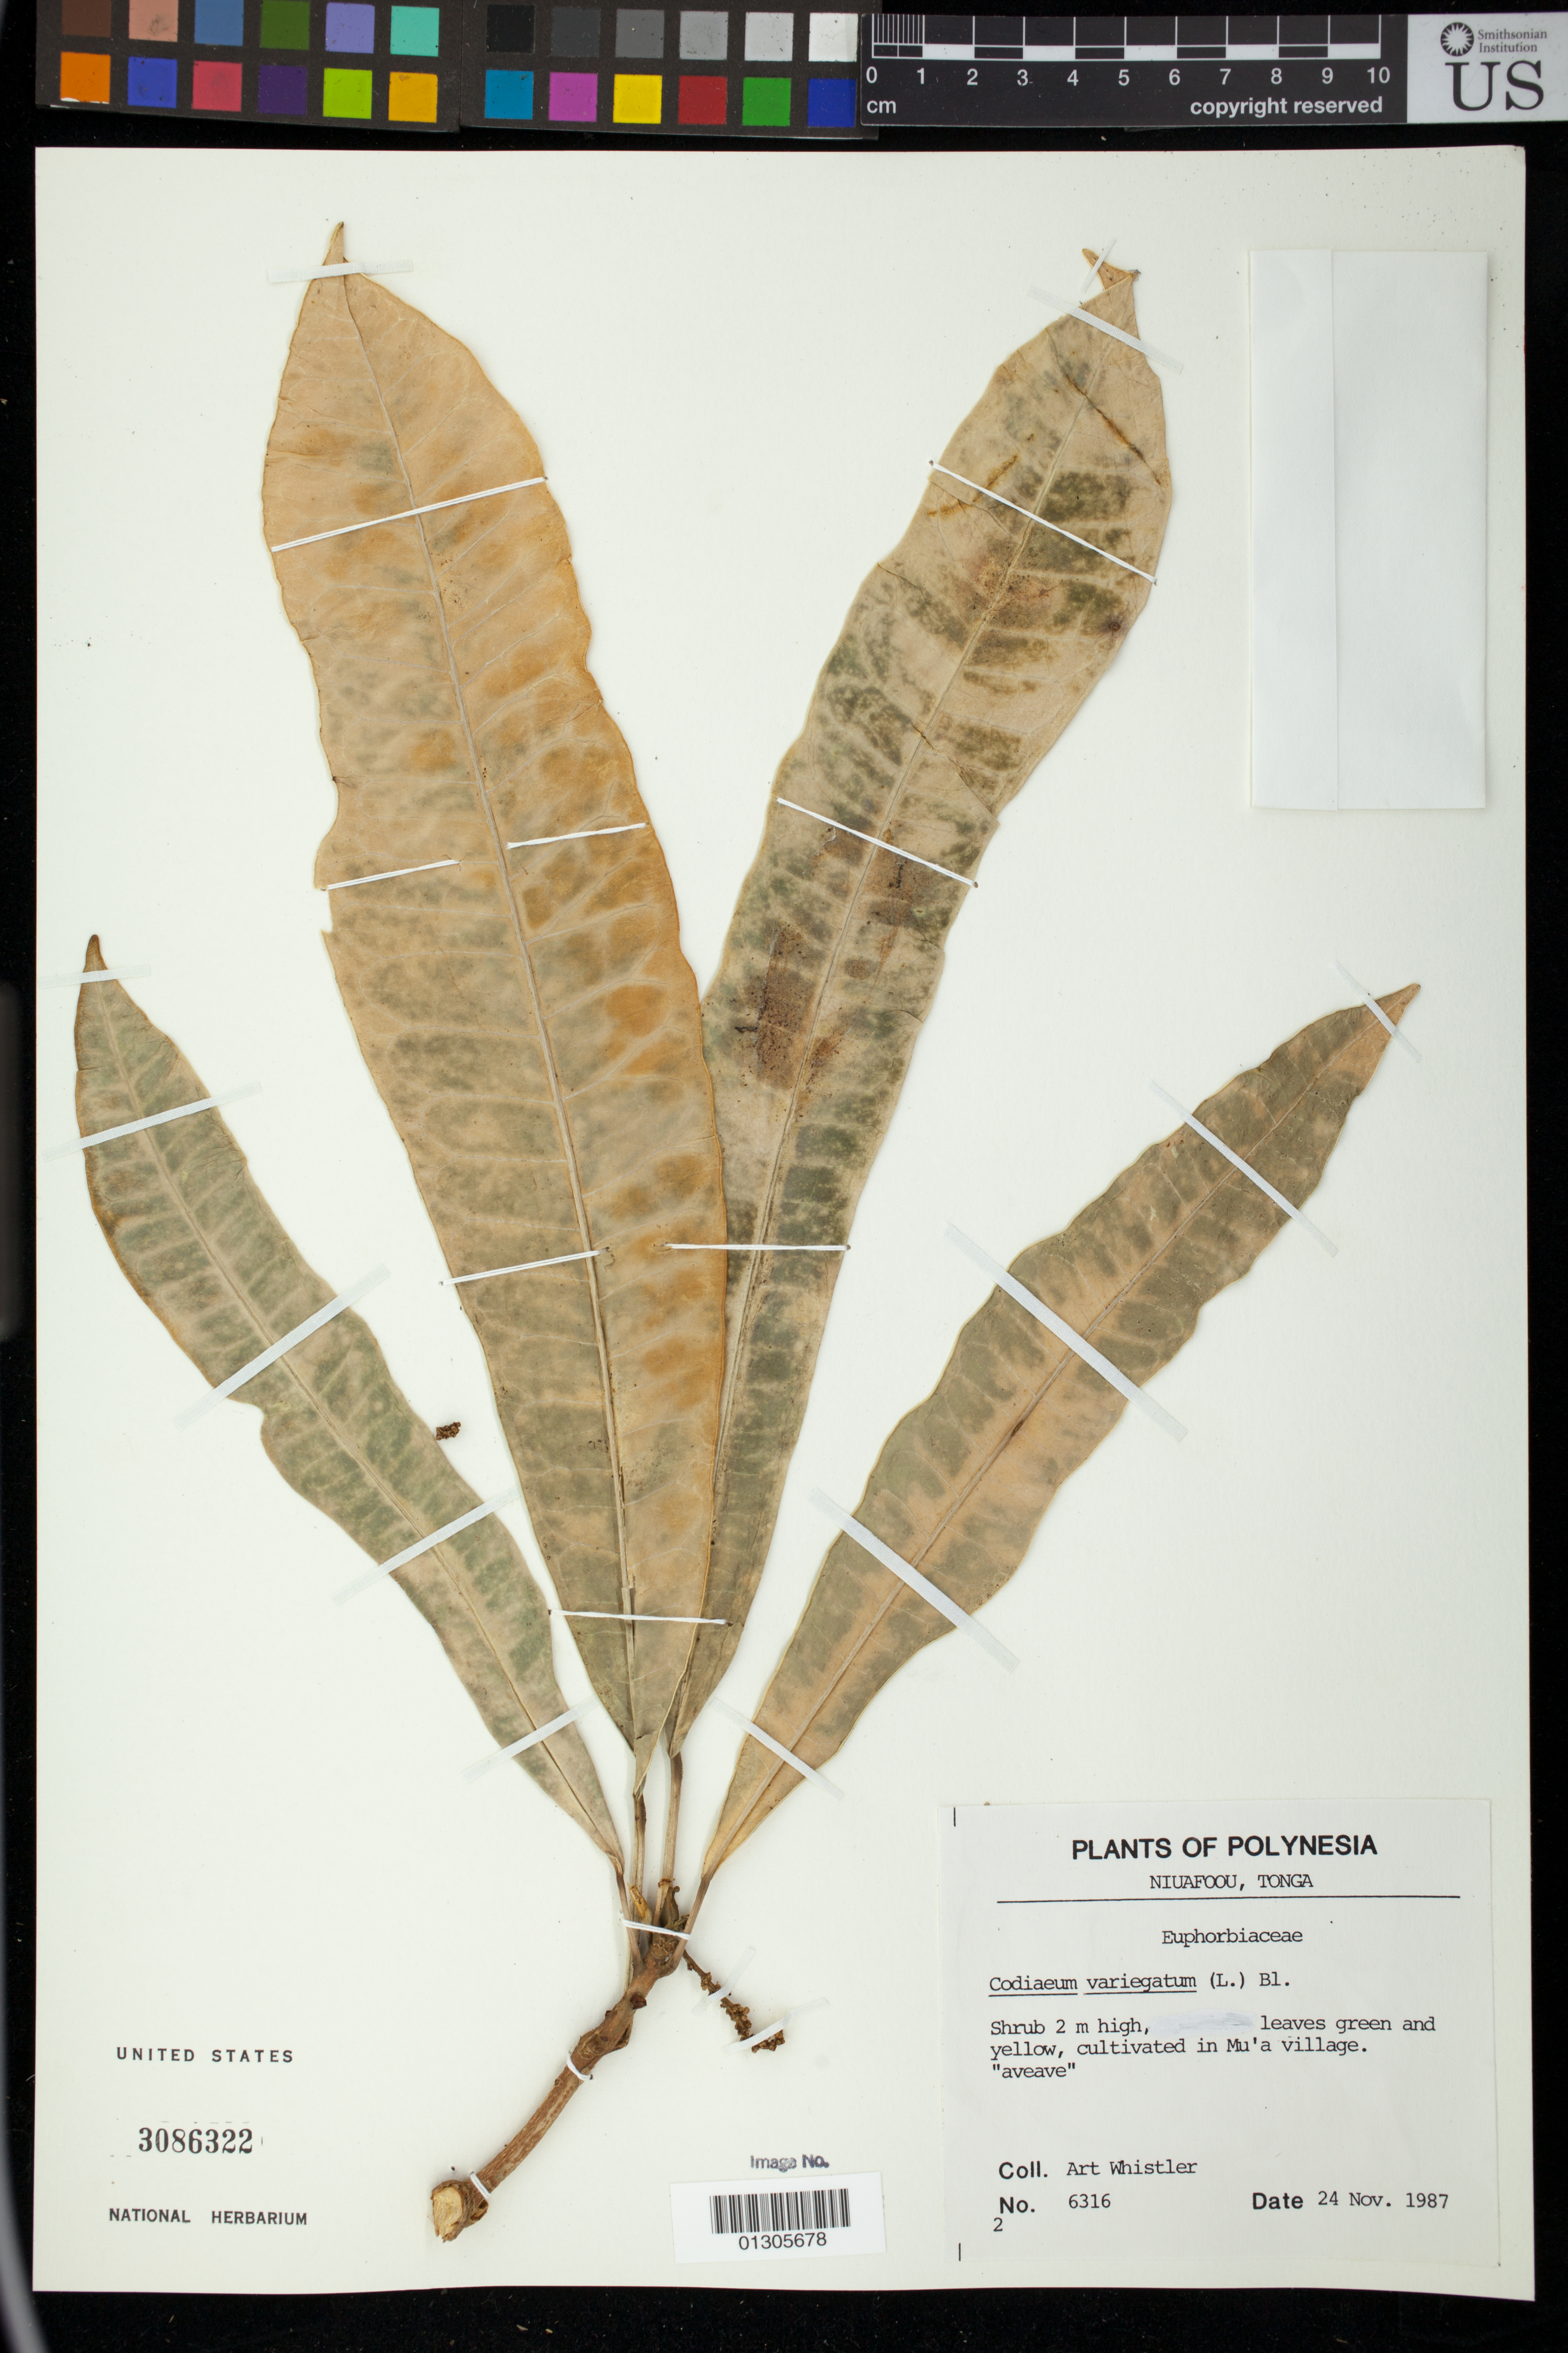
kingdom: Plantae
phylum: Tracheophyta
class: Magnoliopsida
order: Malpighiales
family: Euphorbiaceae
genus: Codiaeum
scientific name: Codiaeum variegatum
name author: (L.) Rumph. ex A. Juss.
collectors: A. Whistler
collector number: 6316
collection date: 1987-11-24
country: Tonga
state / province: Niuas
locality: Niuafoou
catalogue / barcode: US 3086322